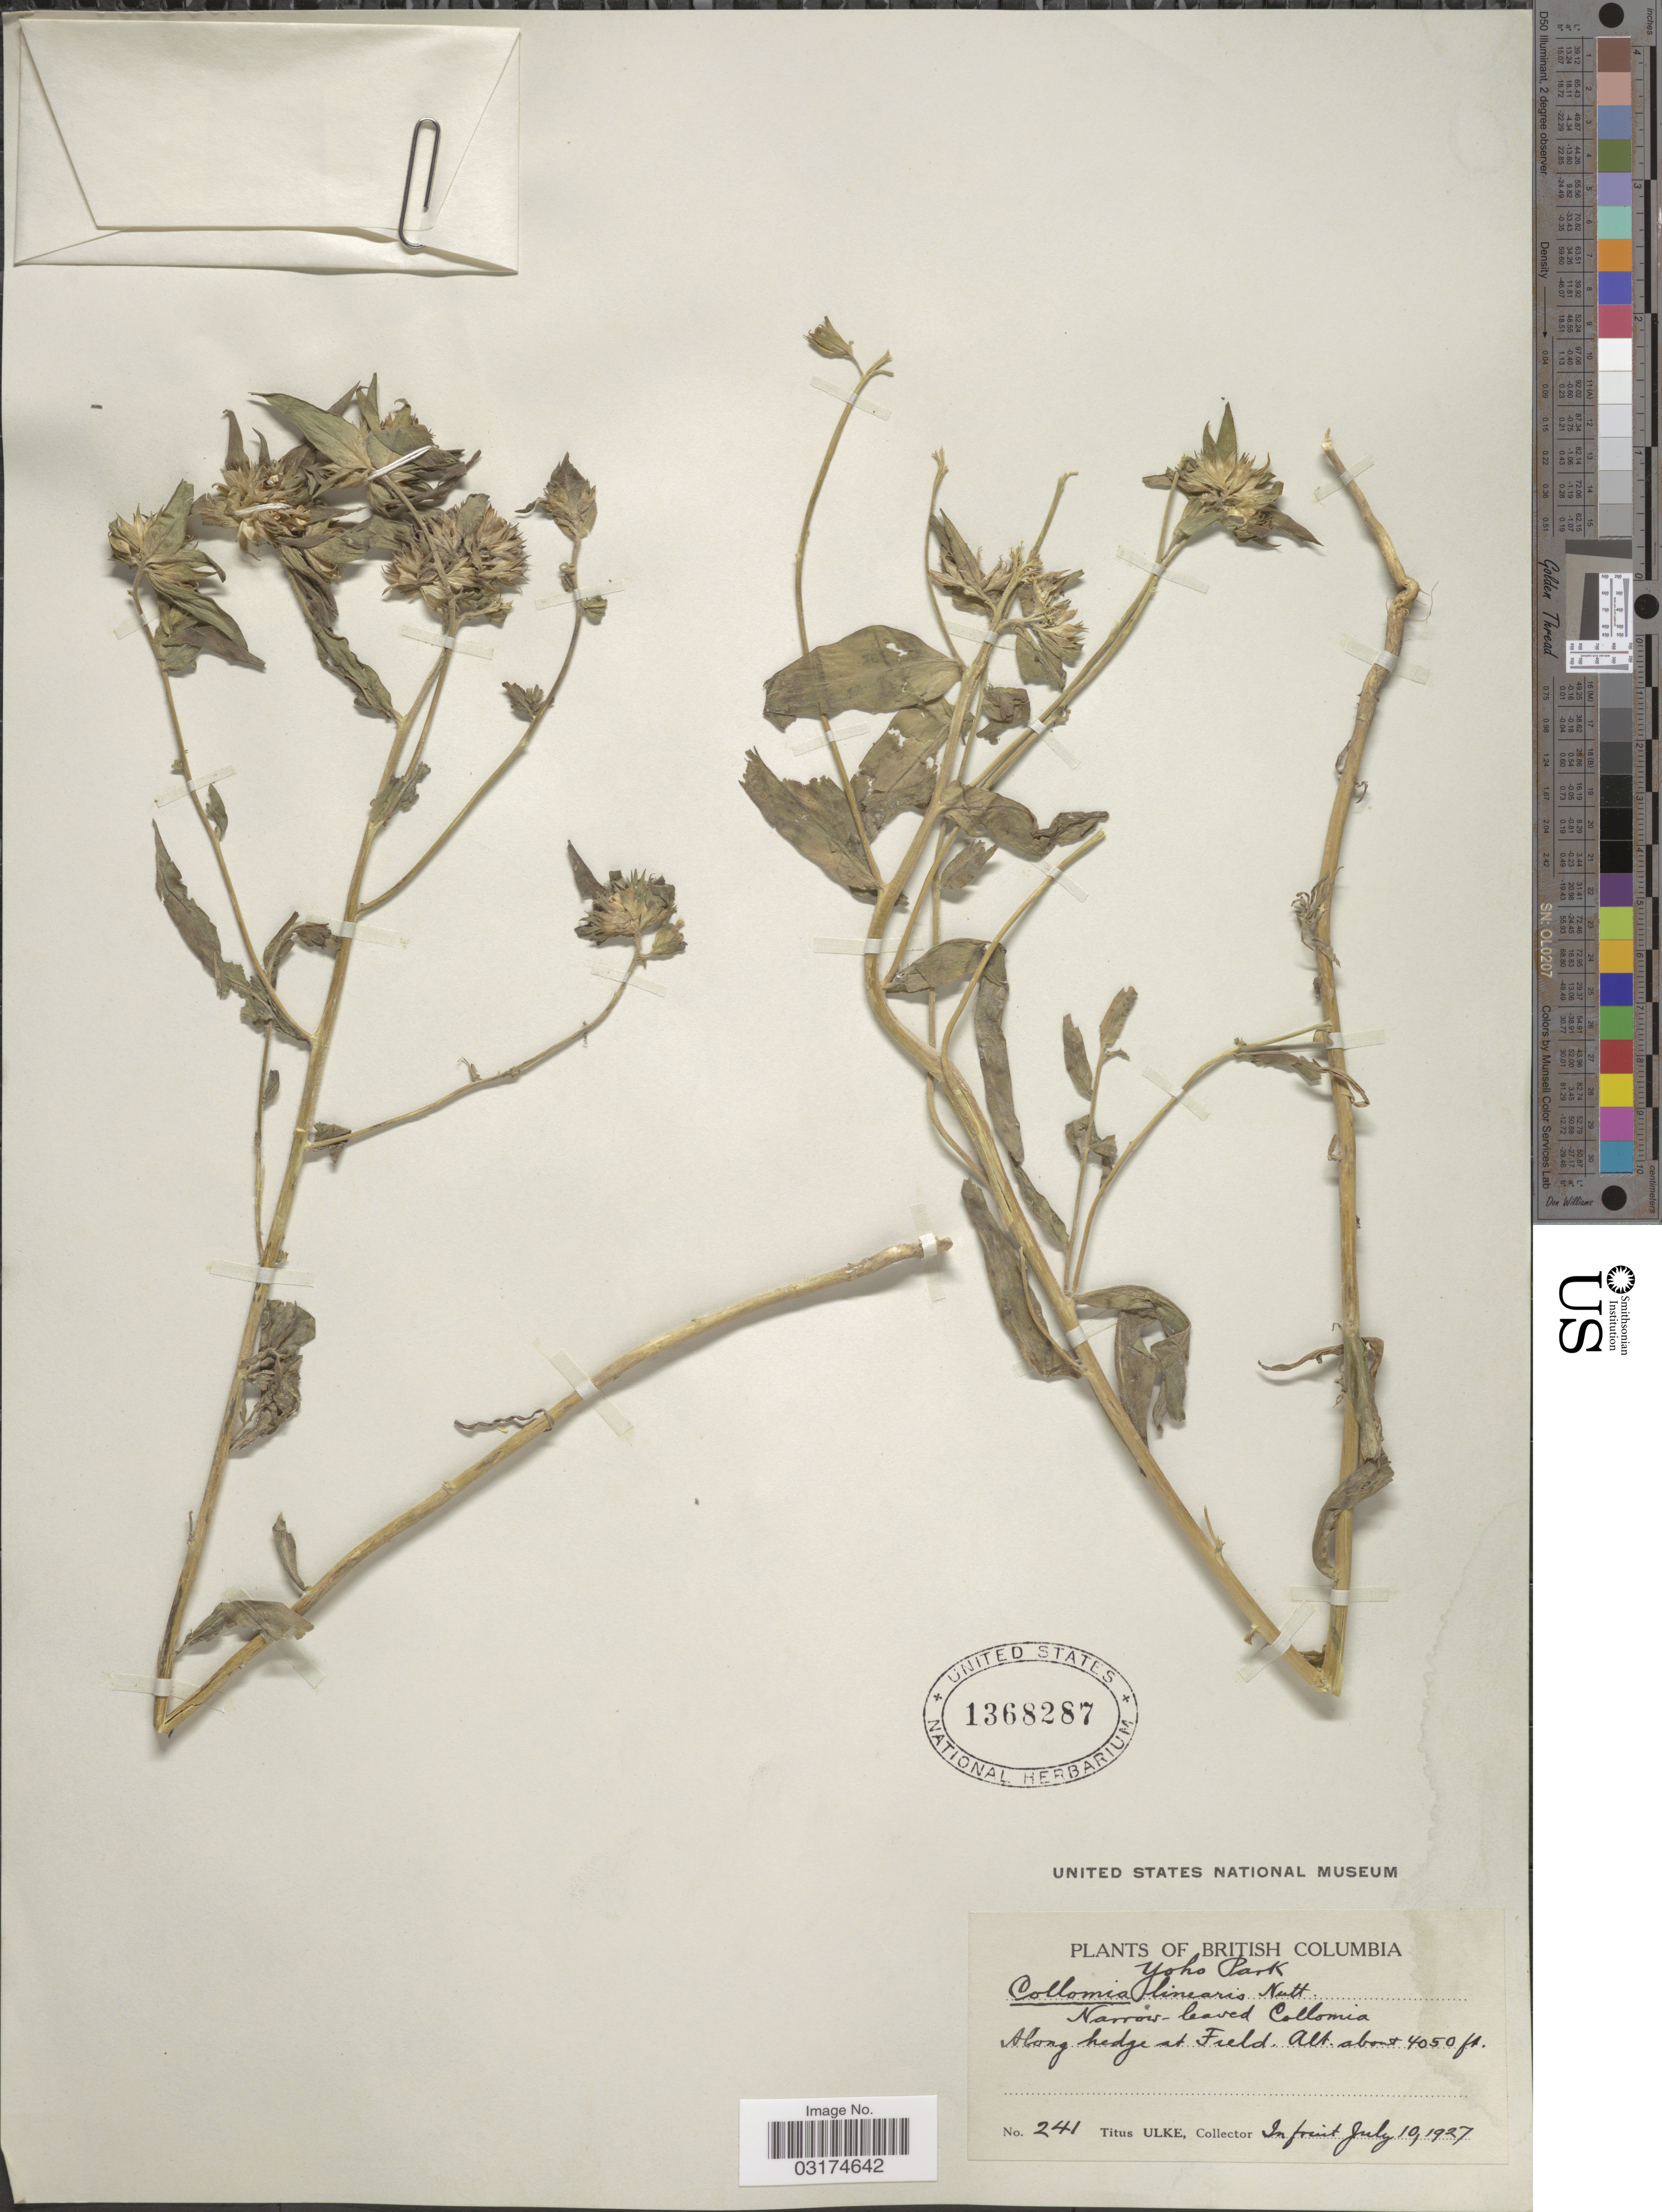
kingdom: Plantae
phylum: Tracheophyta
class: Magnoliopsida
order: Ericales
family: Polemoniaceae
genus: Collomia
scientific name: Collomia linearis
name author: Nutt.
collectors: T. Ulke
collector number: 241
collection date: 1927-07-10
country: Canada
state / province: British Columbia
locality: Along hedge at Field. Yoho Park.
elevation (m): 1234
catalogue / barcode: US 1368287